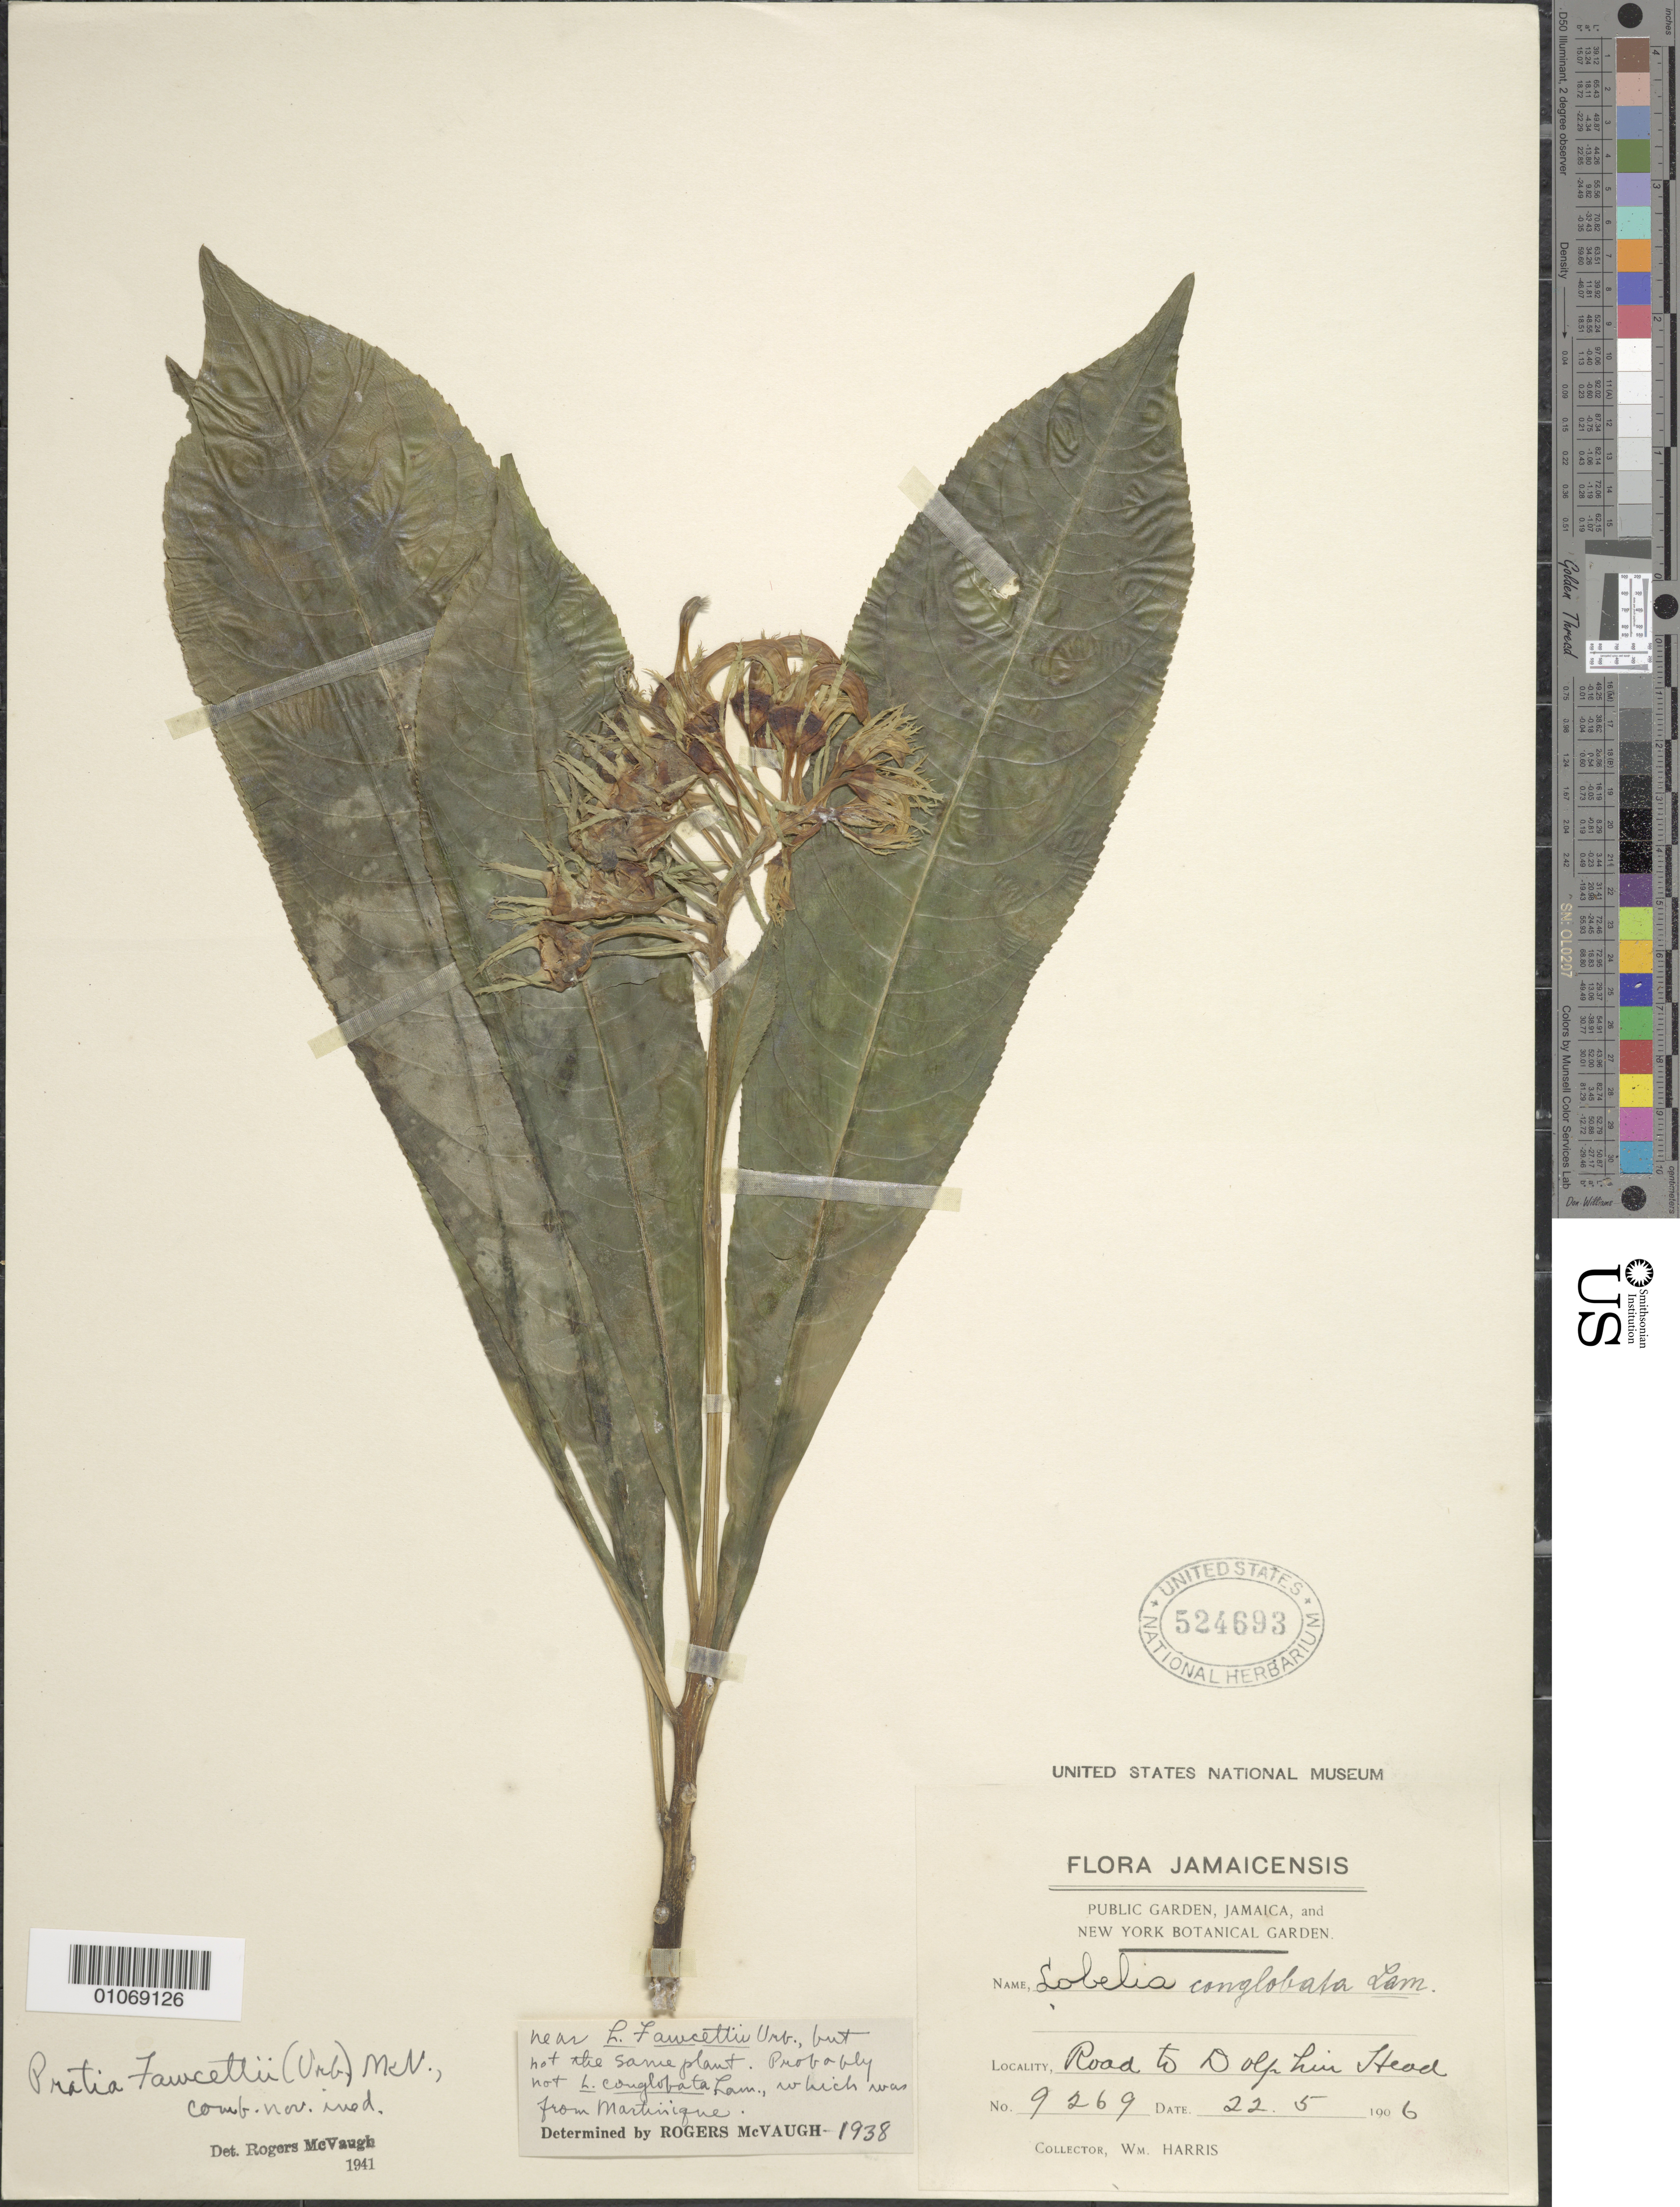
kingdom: Plantae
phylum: Tracheophyta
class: Magnoliopsida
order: Asterales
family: Campanulaceae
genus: Pratia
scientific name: Pratia fawcettii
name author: (Urb.) McVaugh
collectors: W. Harris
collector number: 9269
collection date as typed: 22 May 1906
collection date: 1906-05-22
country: Jamaica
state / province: Hanover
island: Jamaica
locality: Road to Dolphin Head.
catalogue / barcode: US 524693